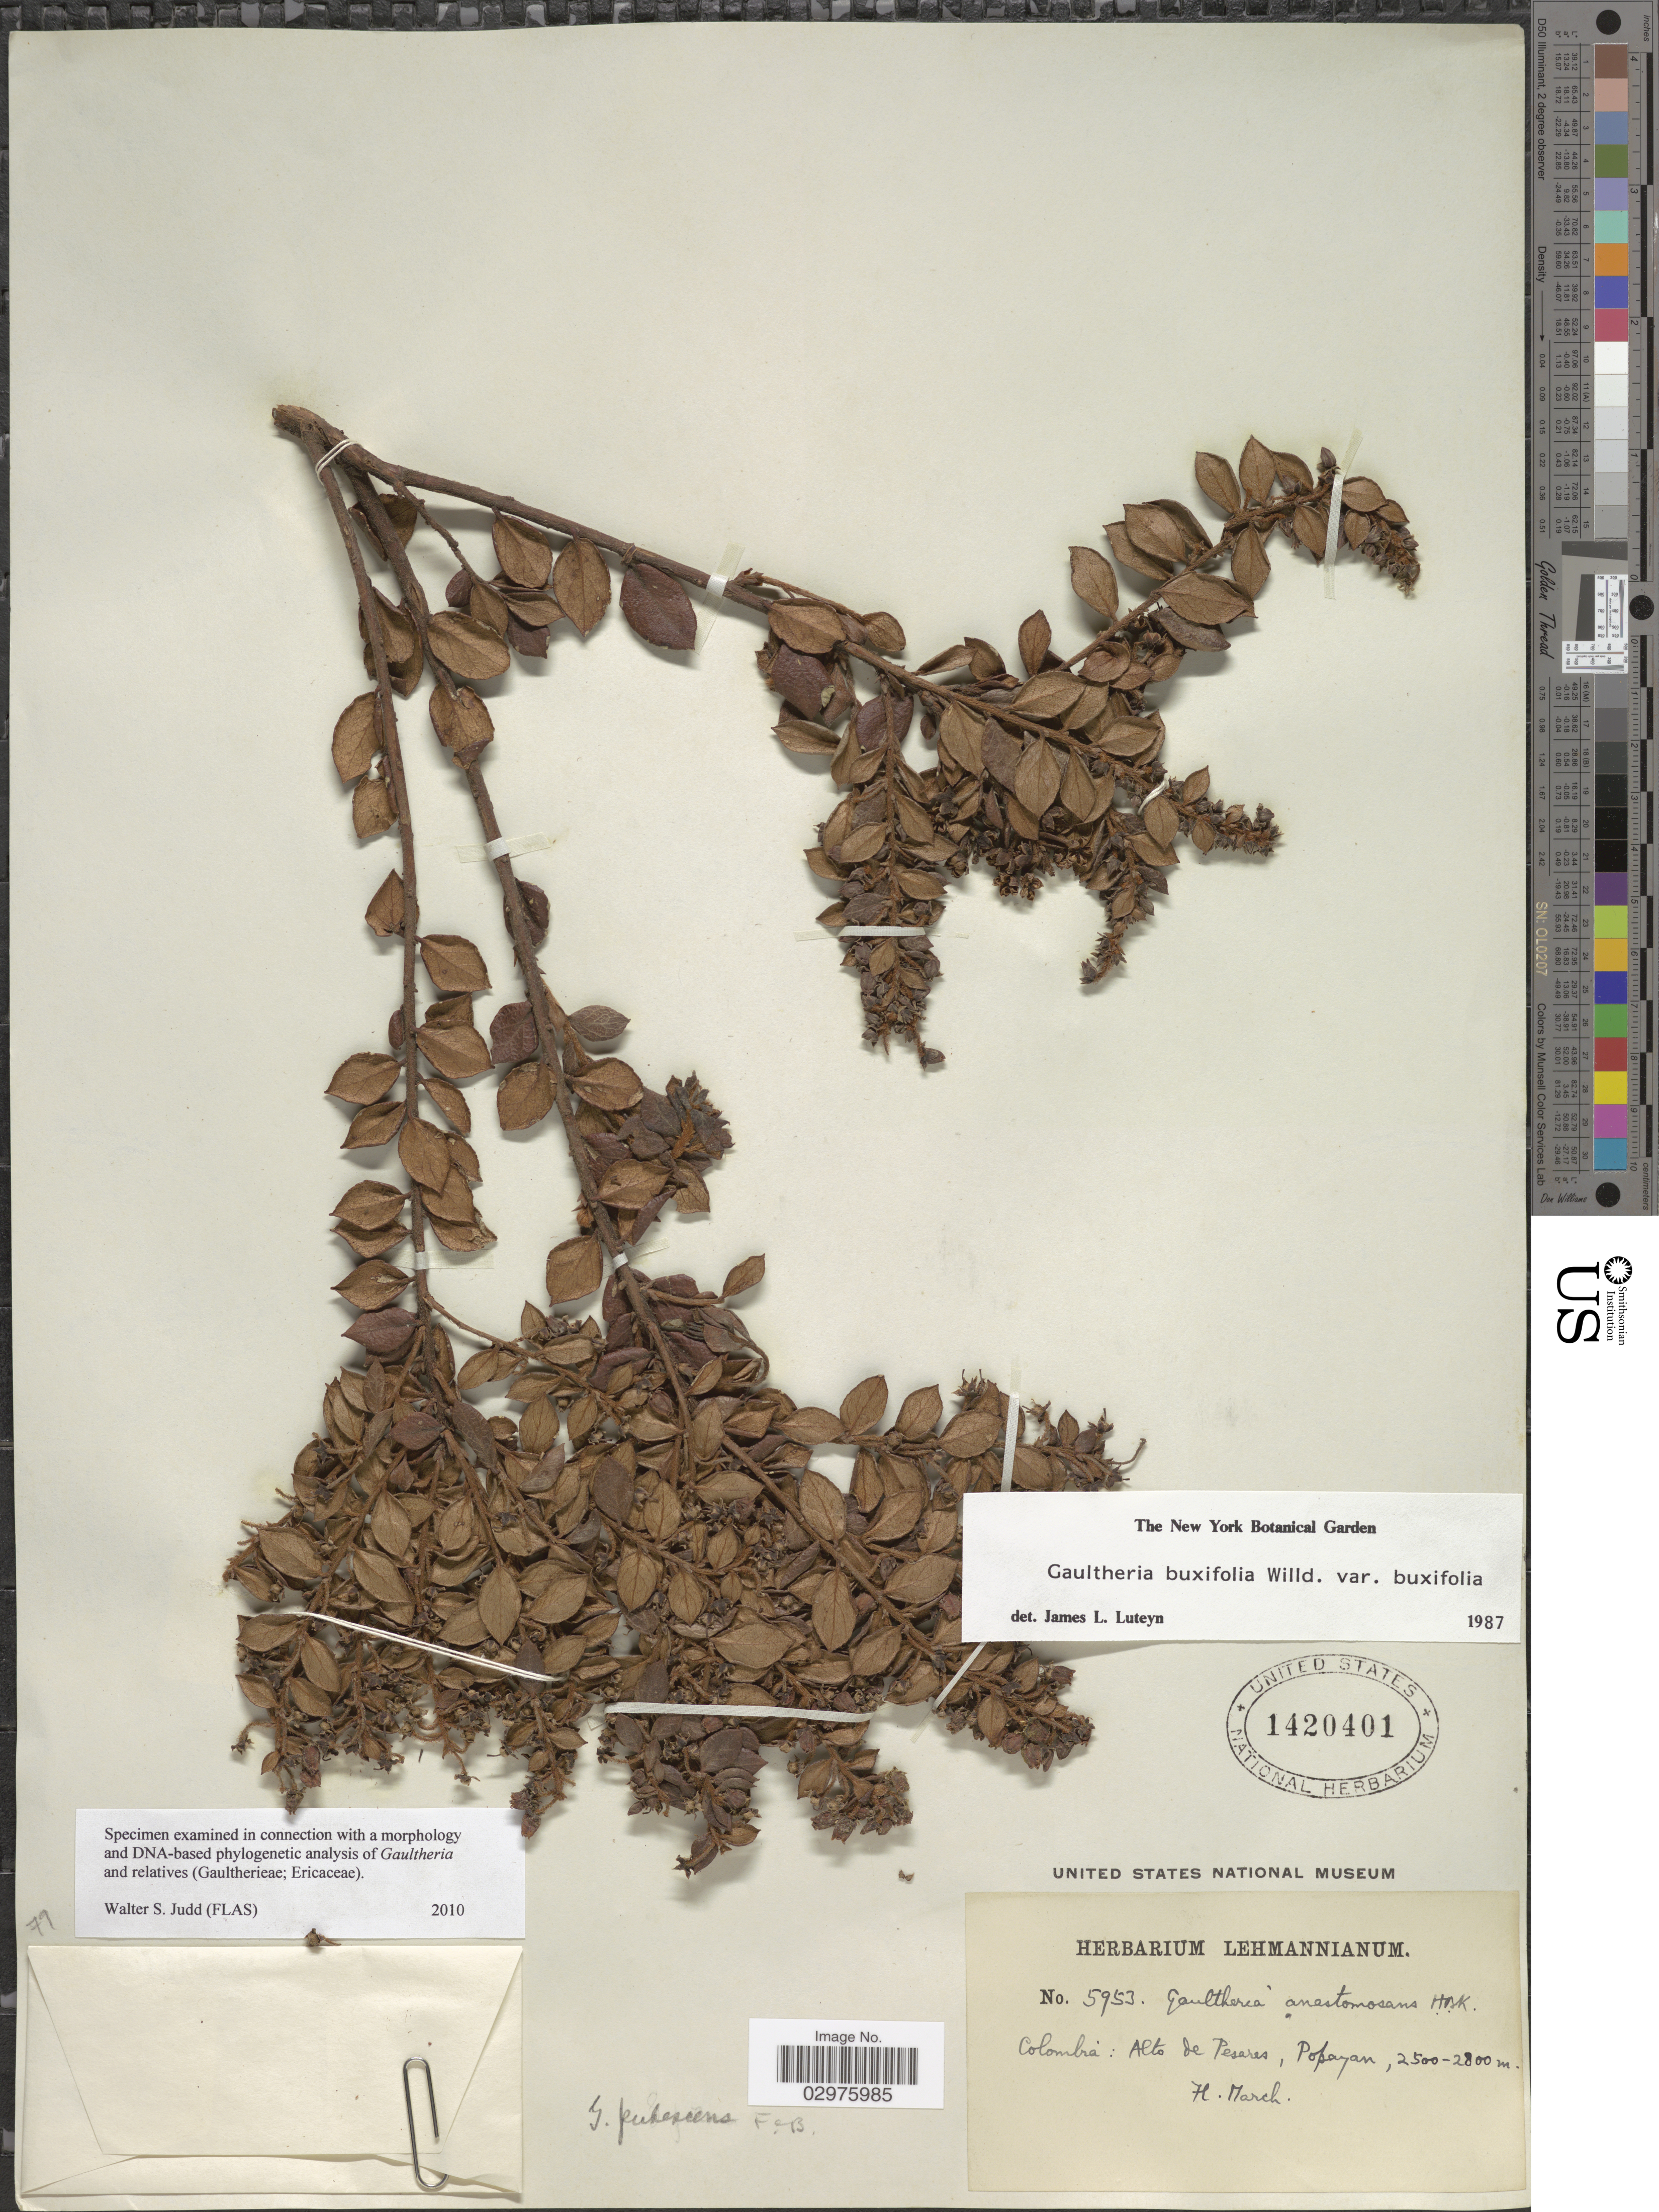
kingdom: Plantae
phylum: Tracheophyta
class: Magnoliopsida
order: Ericales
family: Ericaceae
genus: Gaultheria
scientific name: Gaultheria buxifolia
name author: Willd.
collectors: ex herb. Lehmannianum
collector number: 5953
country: Colombia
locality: Alto de Pesares, Popayan.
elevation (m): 2500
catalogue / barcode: US 1420401